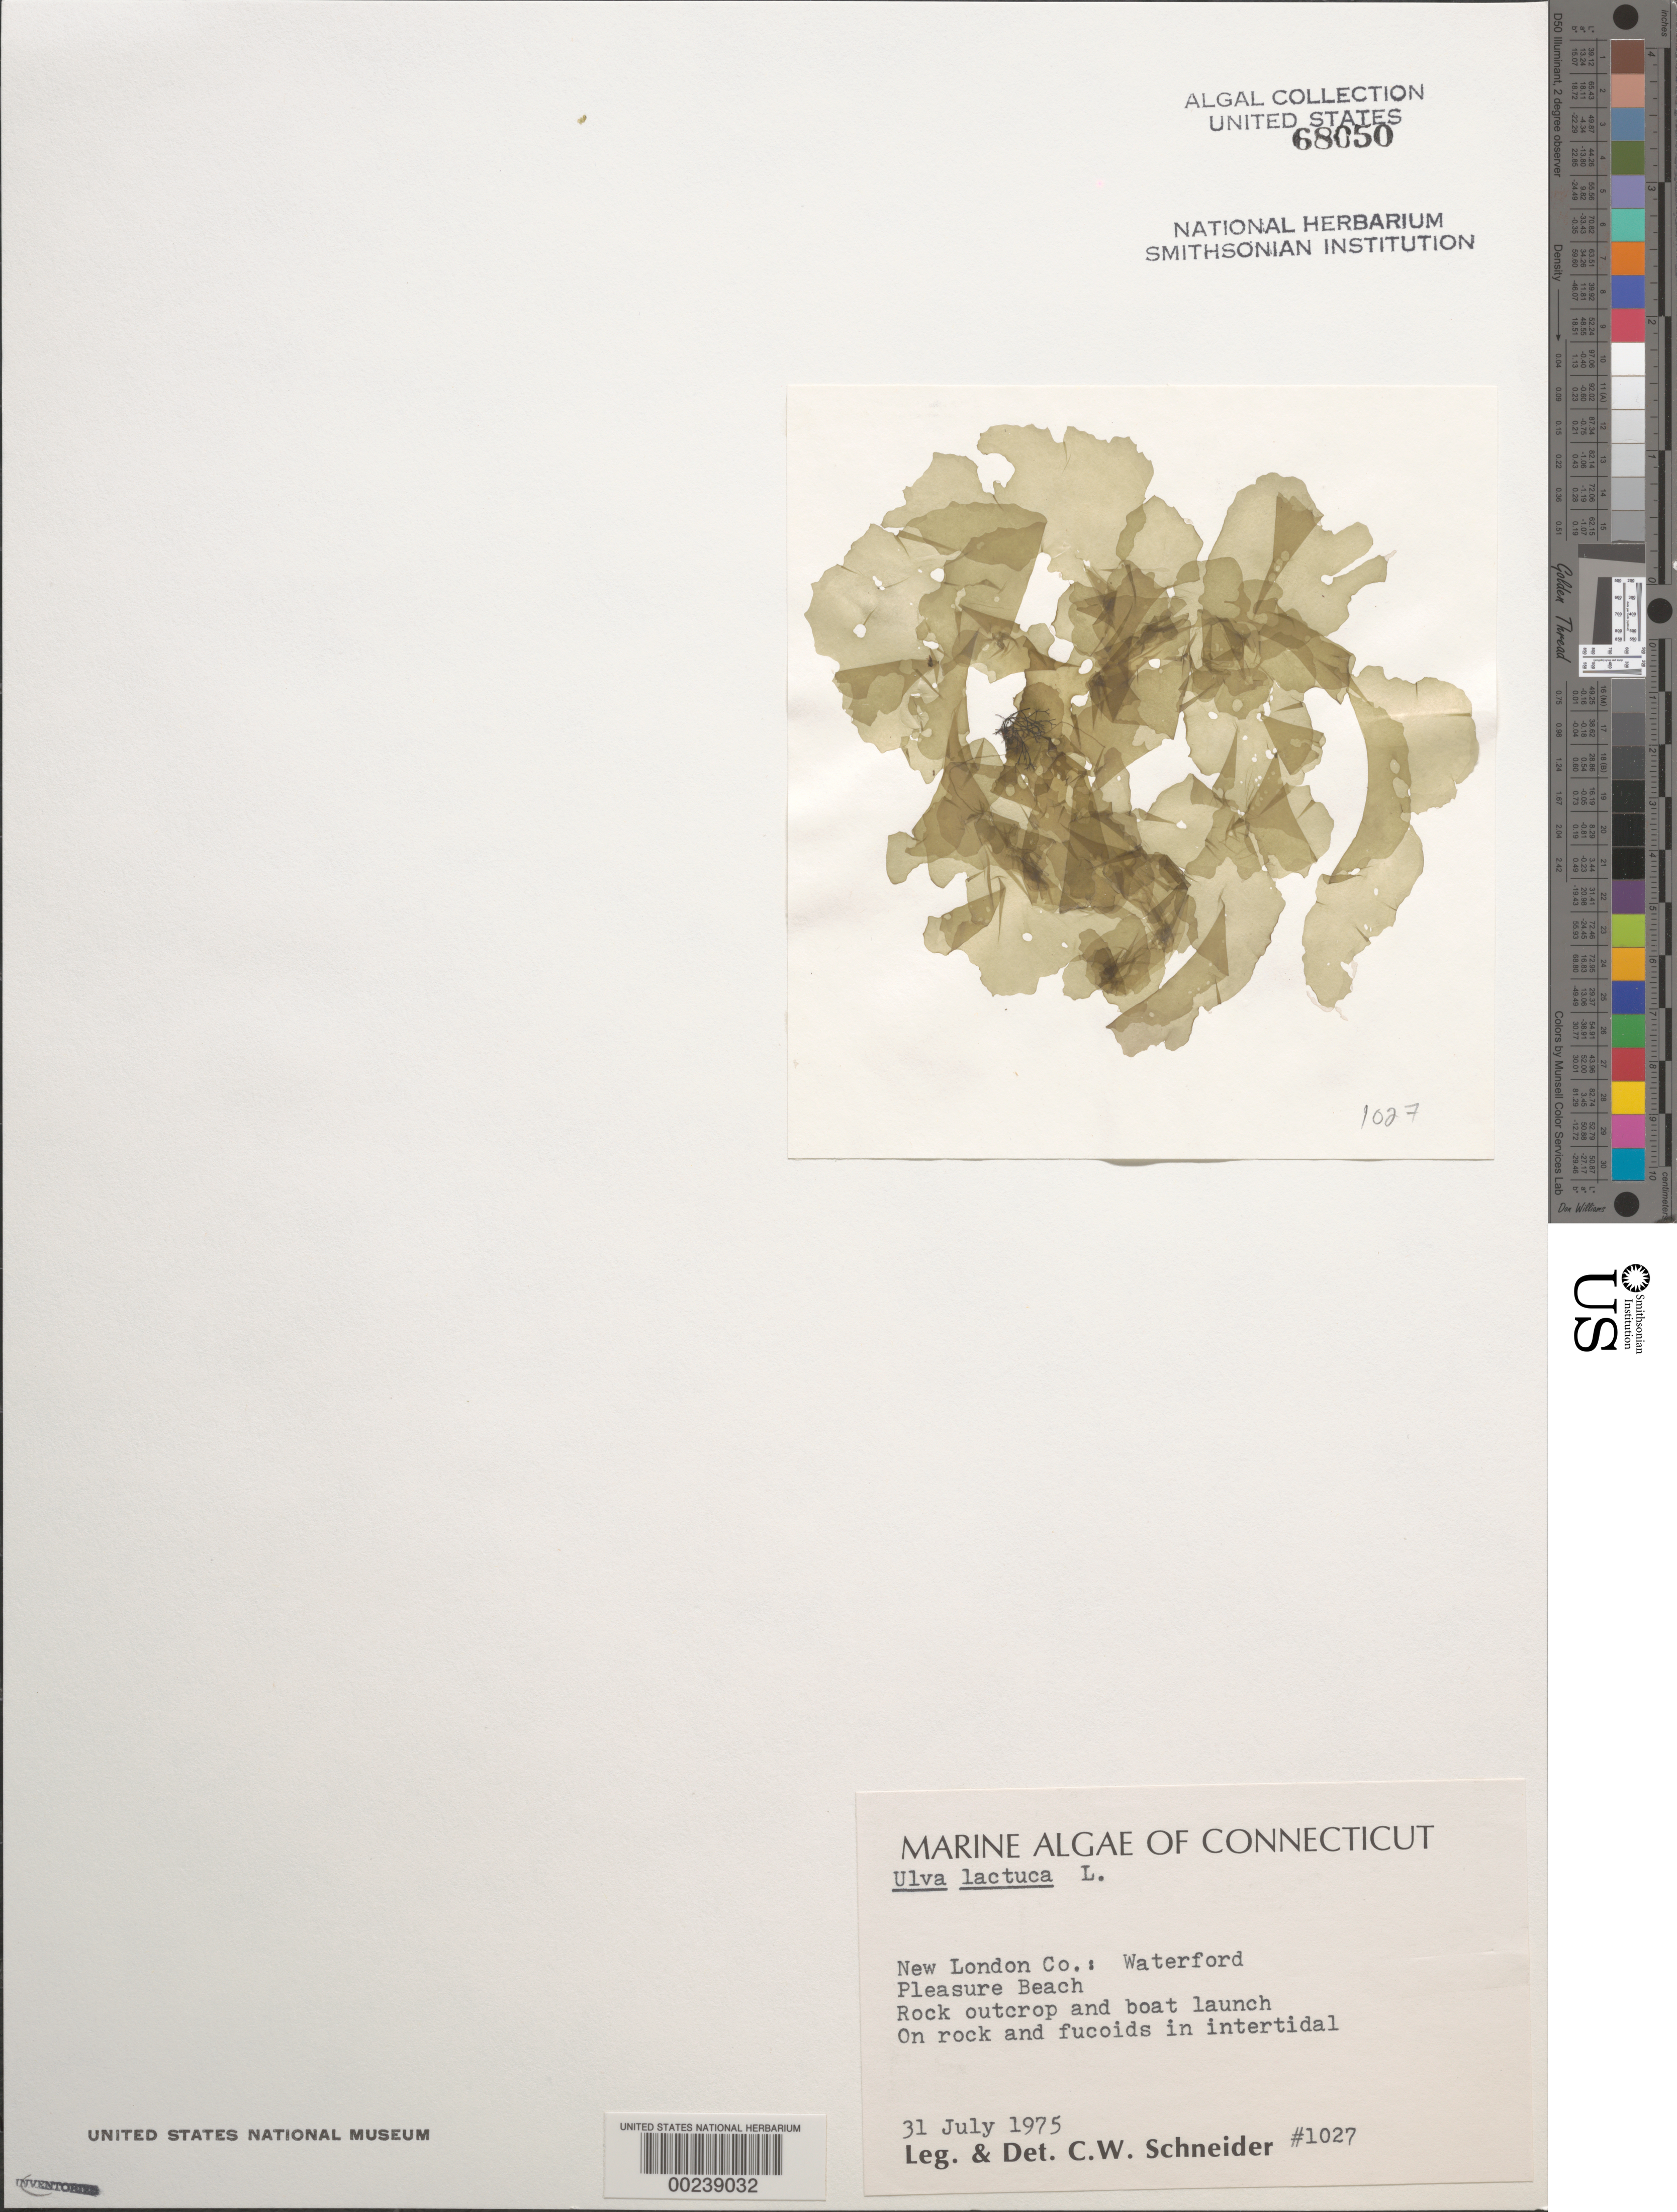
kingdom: Plantae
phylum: Chlorophyta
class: Ulvophyceae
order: Ulvales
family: Ulvaceae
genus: Ulva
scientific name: Ulva lactuca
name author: L.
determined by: Schneider, C. W.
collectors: C. W. Schneider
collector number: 1027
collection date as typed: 31 Jul 1975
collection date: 1975-07-31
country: United States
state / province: Connecticut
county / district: New London County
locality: Waterford, Pleasure Beach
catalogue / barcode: US 68050